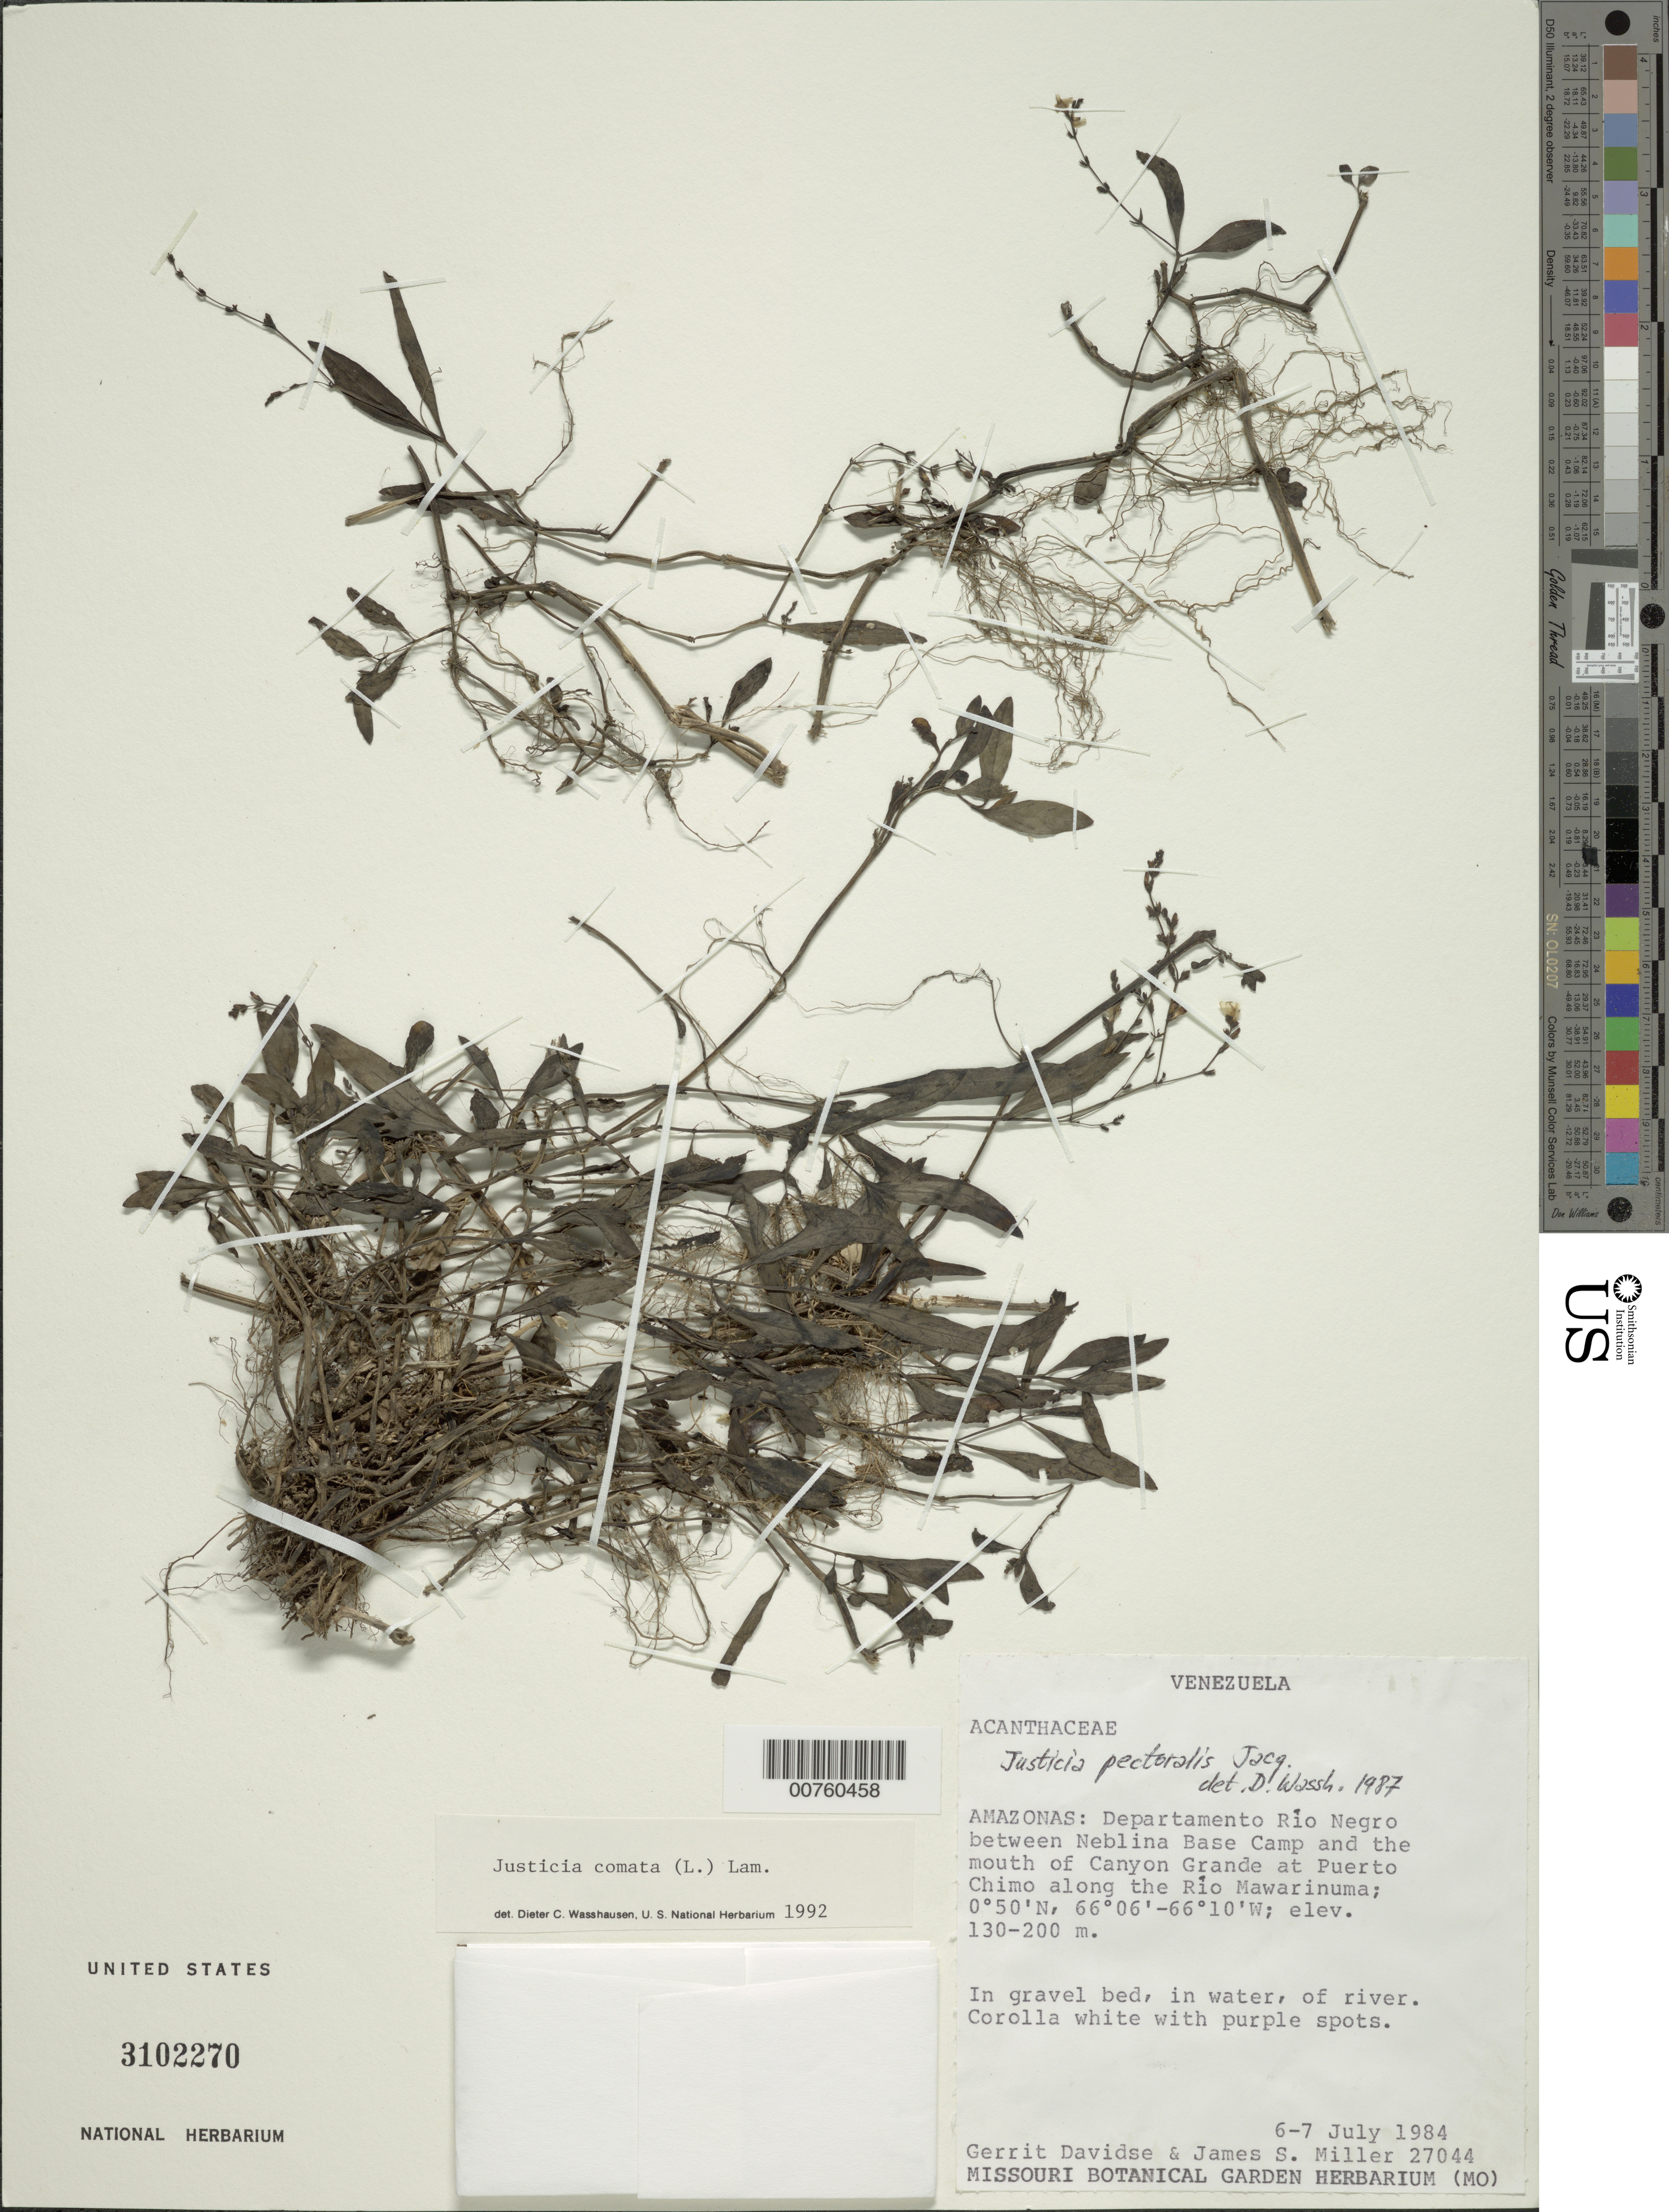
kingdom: Plantae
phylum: Tracheophyta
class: Magnoliopsida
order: Lamiales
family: Acanthaceae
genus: Justicia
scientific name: Justicia comata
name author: (L.) Lam.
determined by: Wasshausen, Dieter C., (BOT), Smithsonian Institution - National Museum of Natural History (UNITED STATES)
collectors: G. Davidse & J. S. Miller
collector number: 27044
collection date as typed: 6-Jul-84 to 7-Jul-84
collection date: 1984-07-06/1984-07-07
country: Venezuela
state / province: Amazonas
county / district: Río Negro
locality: Neblina Base Camp to mouth of Canyon Grande, along Río Mawarinuma, just E of Puerto Chimo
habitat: Gravel bed, in water, of river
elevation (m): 130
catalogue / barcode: US 3102270